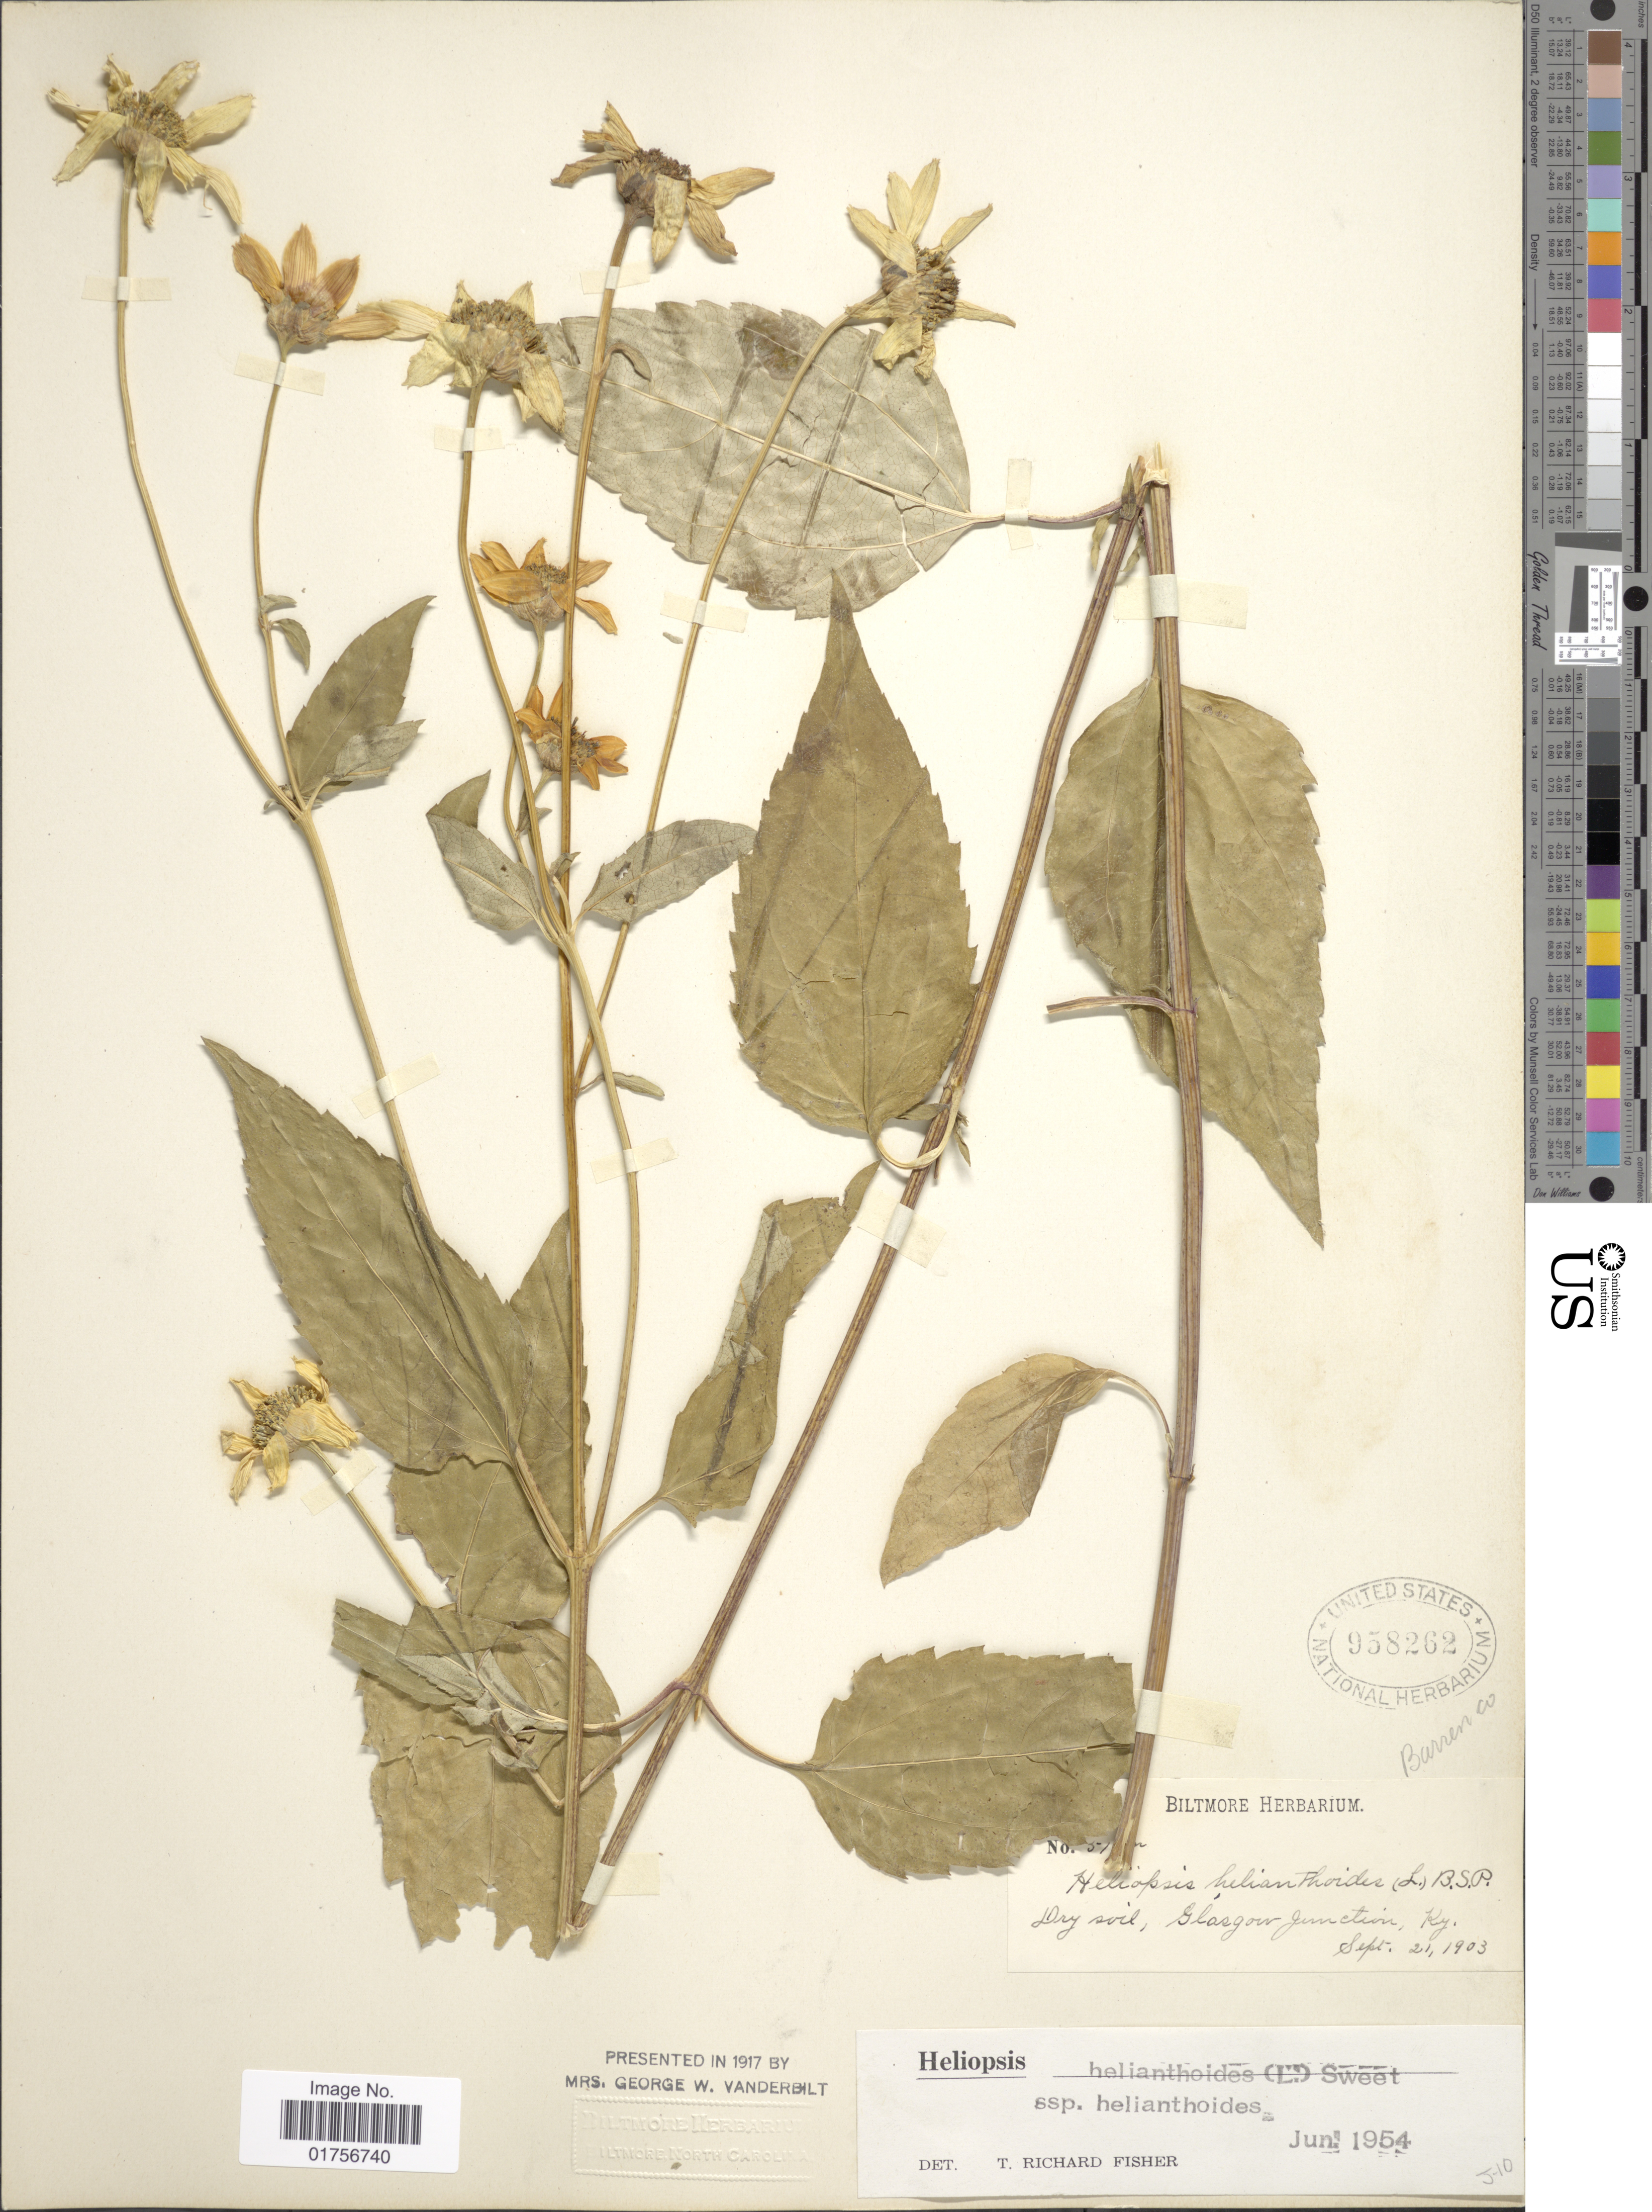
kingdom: Plantae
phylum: Tracheophyta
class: Magnoliopsida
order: Asterales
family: Asteraceae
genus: Heliopsis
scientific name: Heliopsis helianthoides subsp. helianthoides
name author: (L.) Sweet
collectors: ex herb. Biltmore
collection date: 1903-09-21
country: United States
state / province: Kentucky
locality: Dry soil, Glasgow Junction, Ky.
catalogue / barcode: US 958262